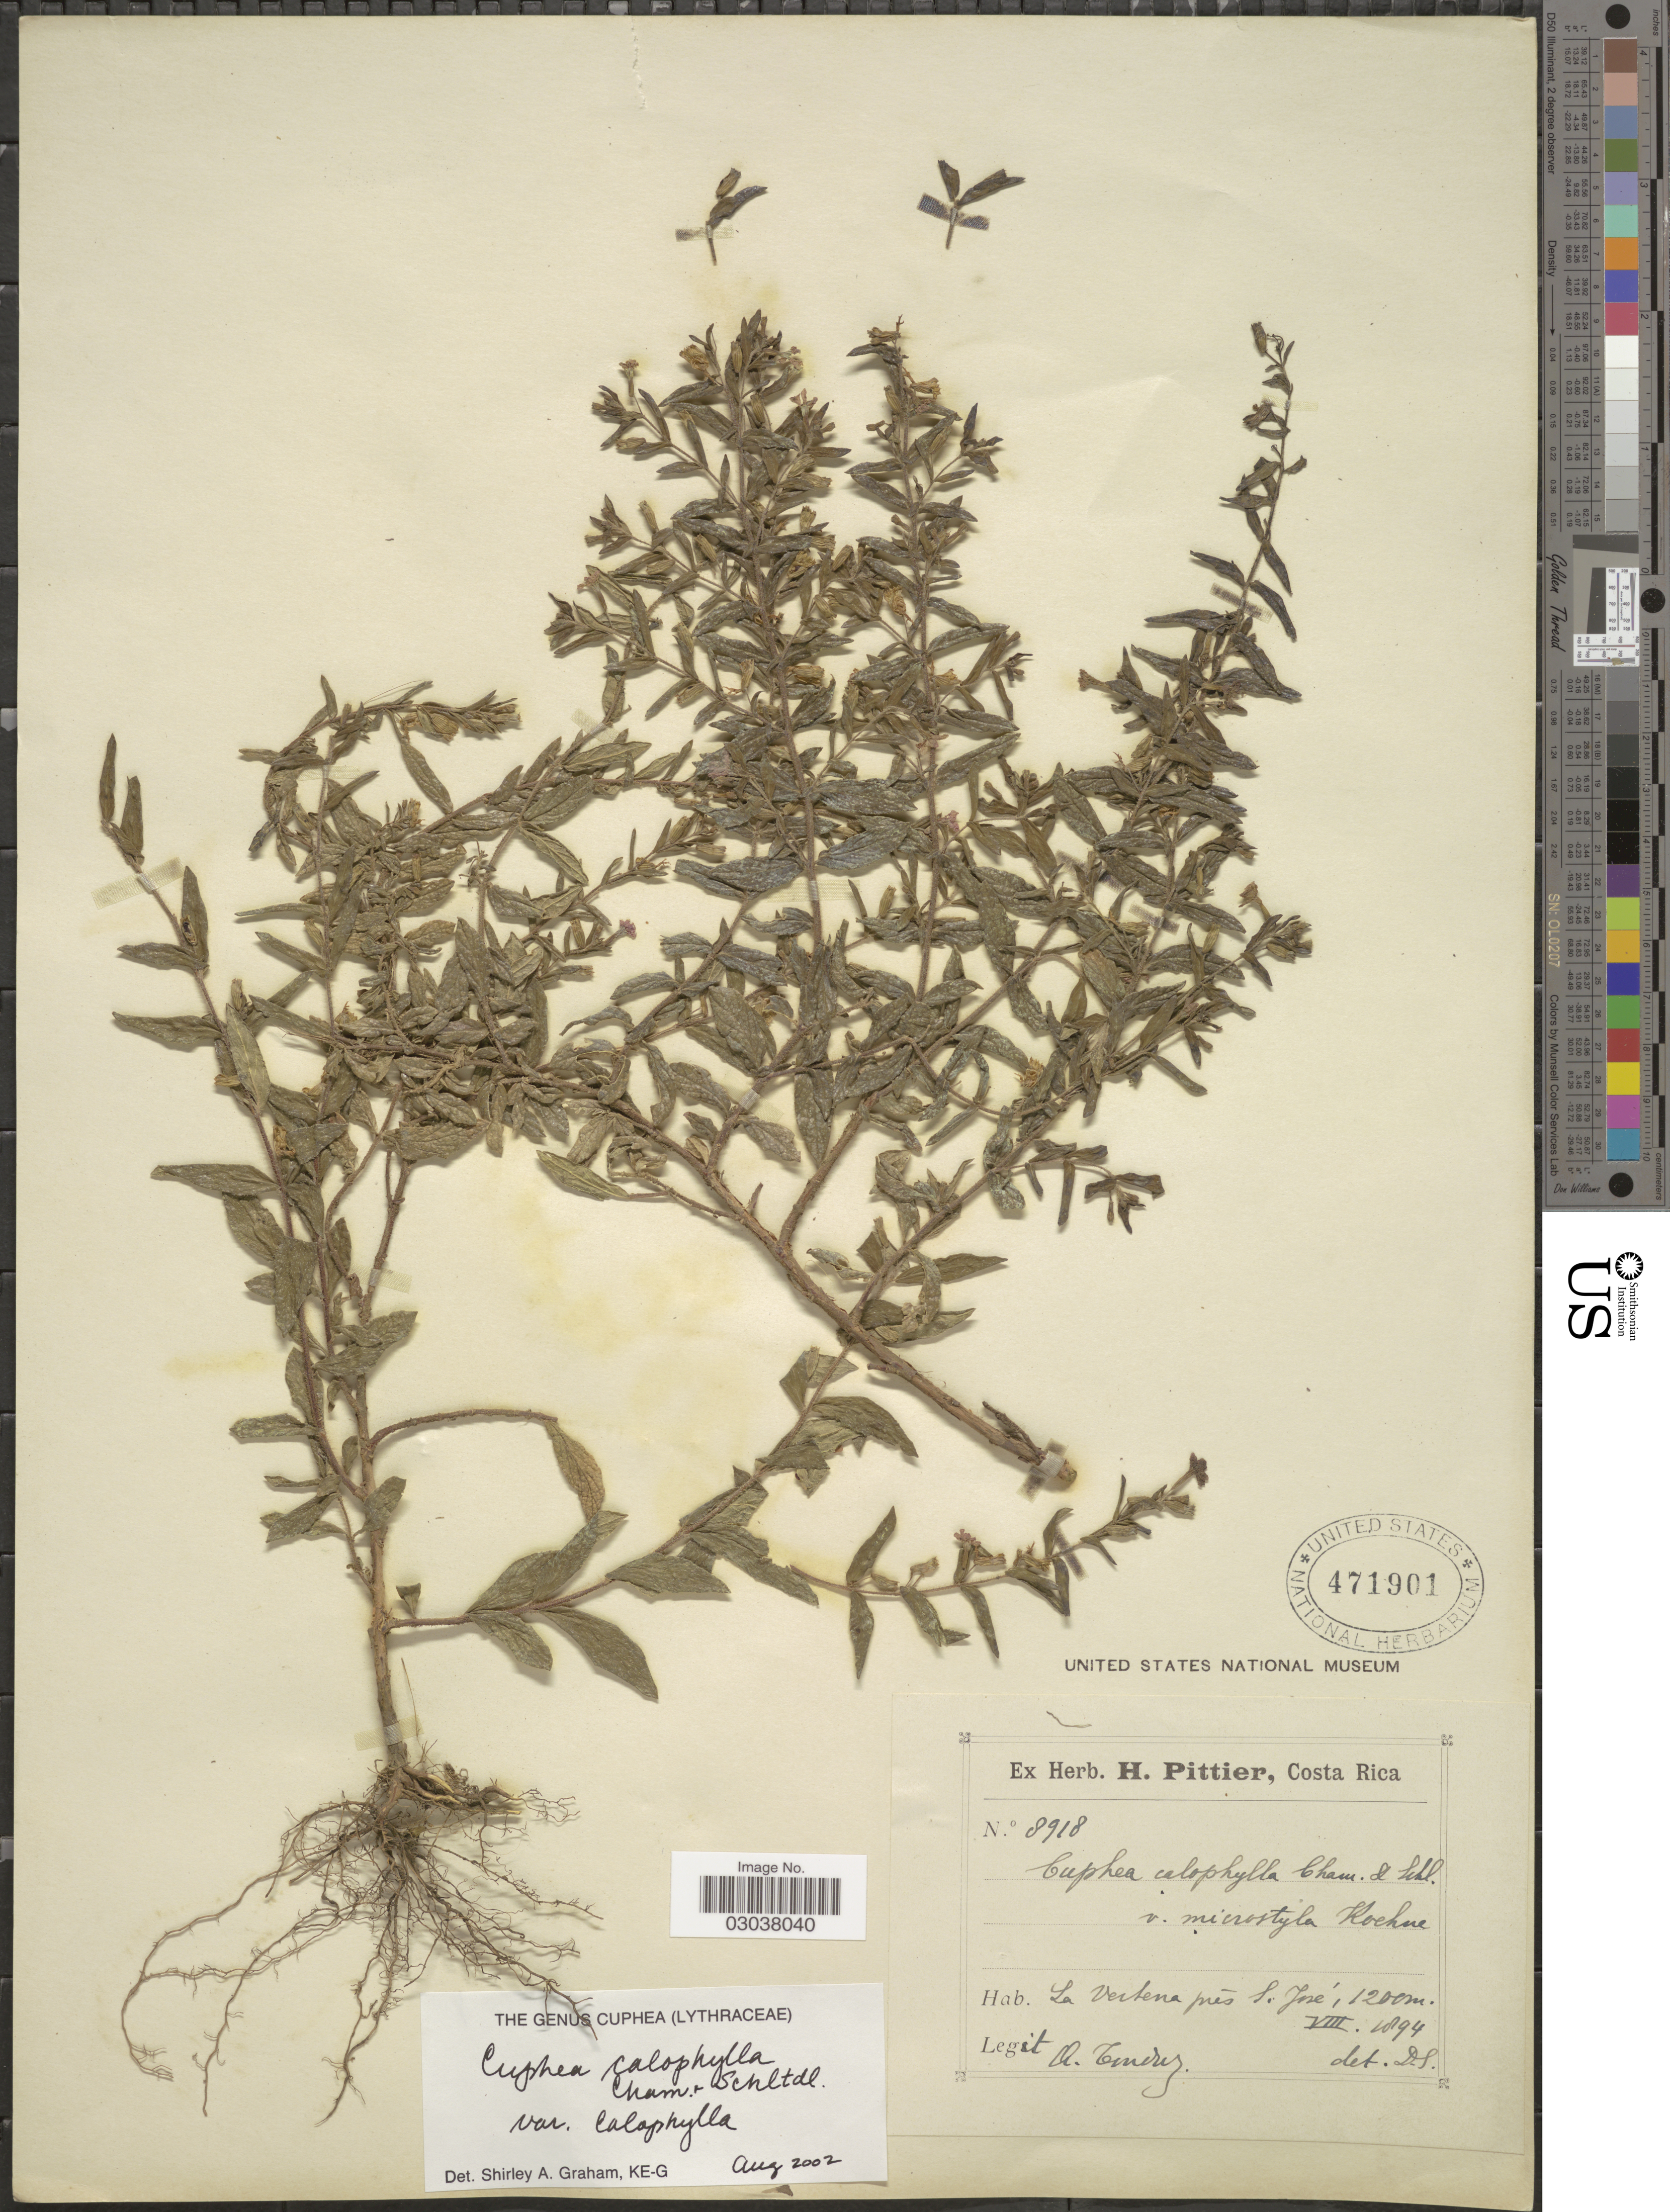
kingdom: Plantae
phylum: Tracheophyta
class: Magnoliopsida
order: Myrtales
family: Lythraceae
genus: Cuphea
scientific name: Cuphea calophylla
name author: Cham. & Schltdl.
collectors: A. Tonduz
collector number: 8918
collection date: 1894-08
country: Costa Rica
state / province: San José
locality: La Verbena prés S. José.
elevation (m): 1200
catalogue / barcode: US 471901